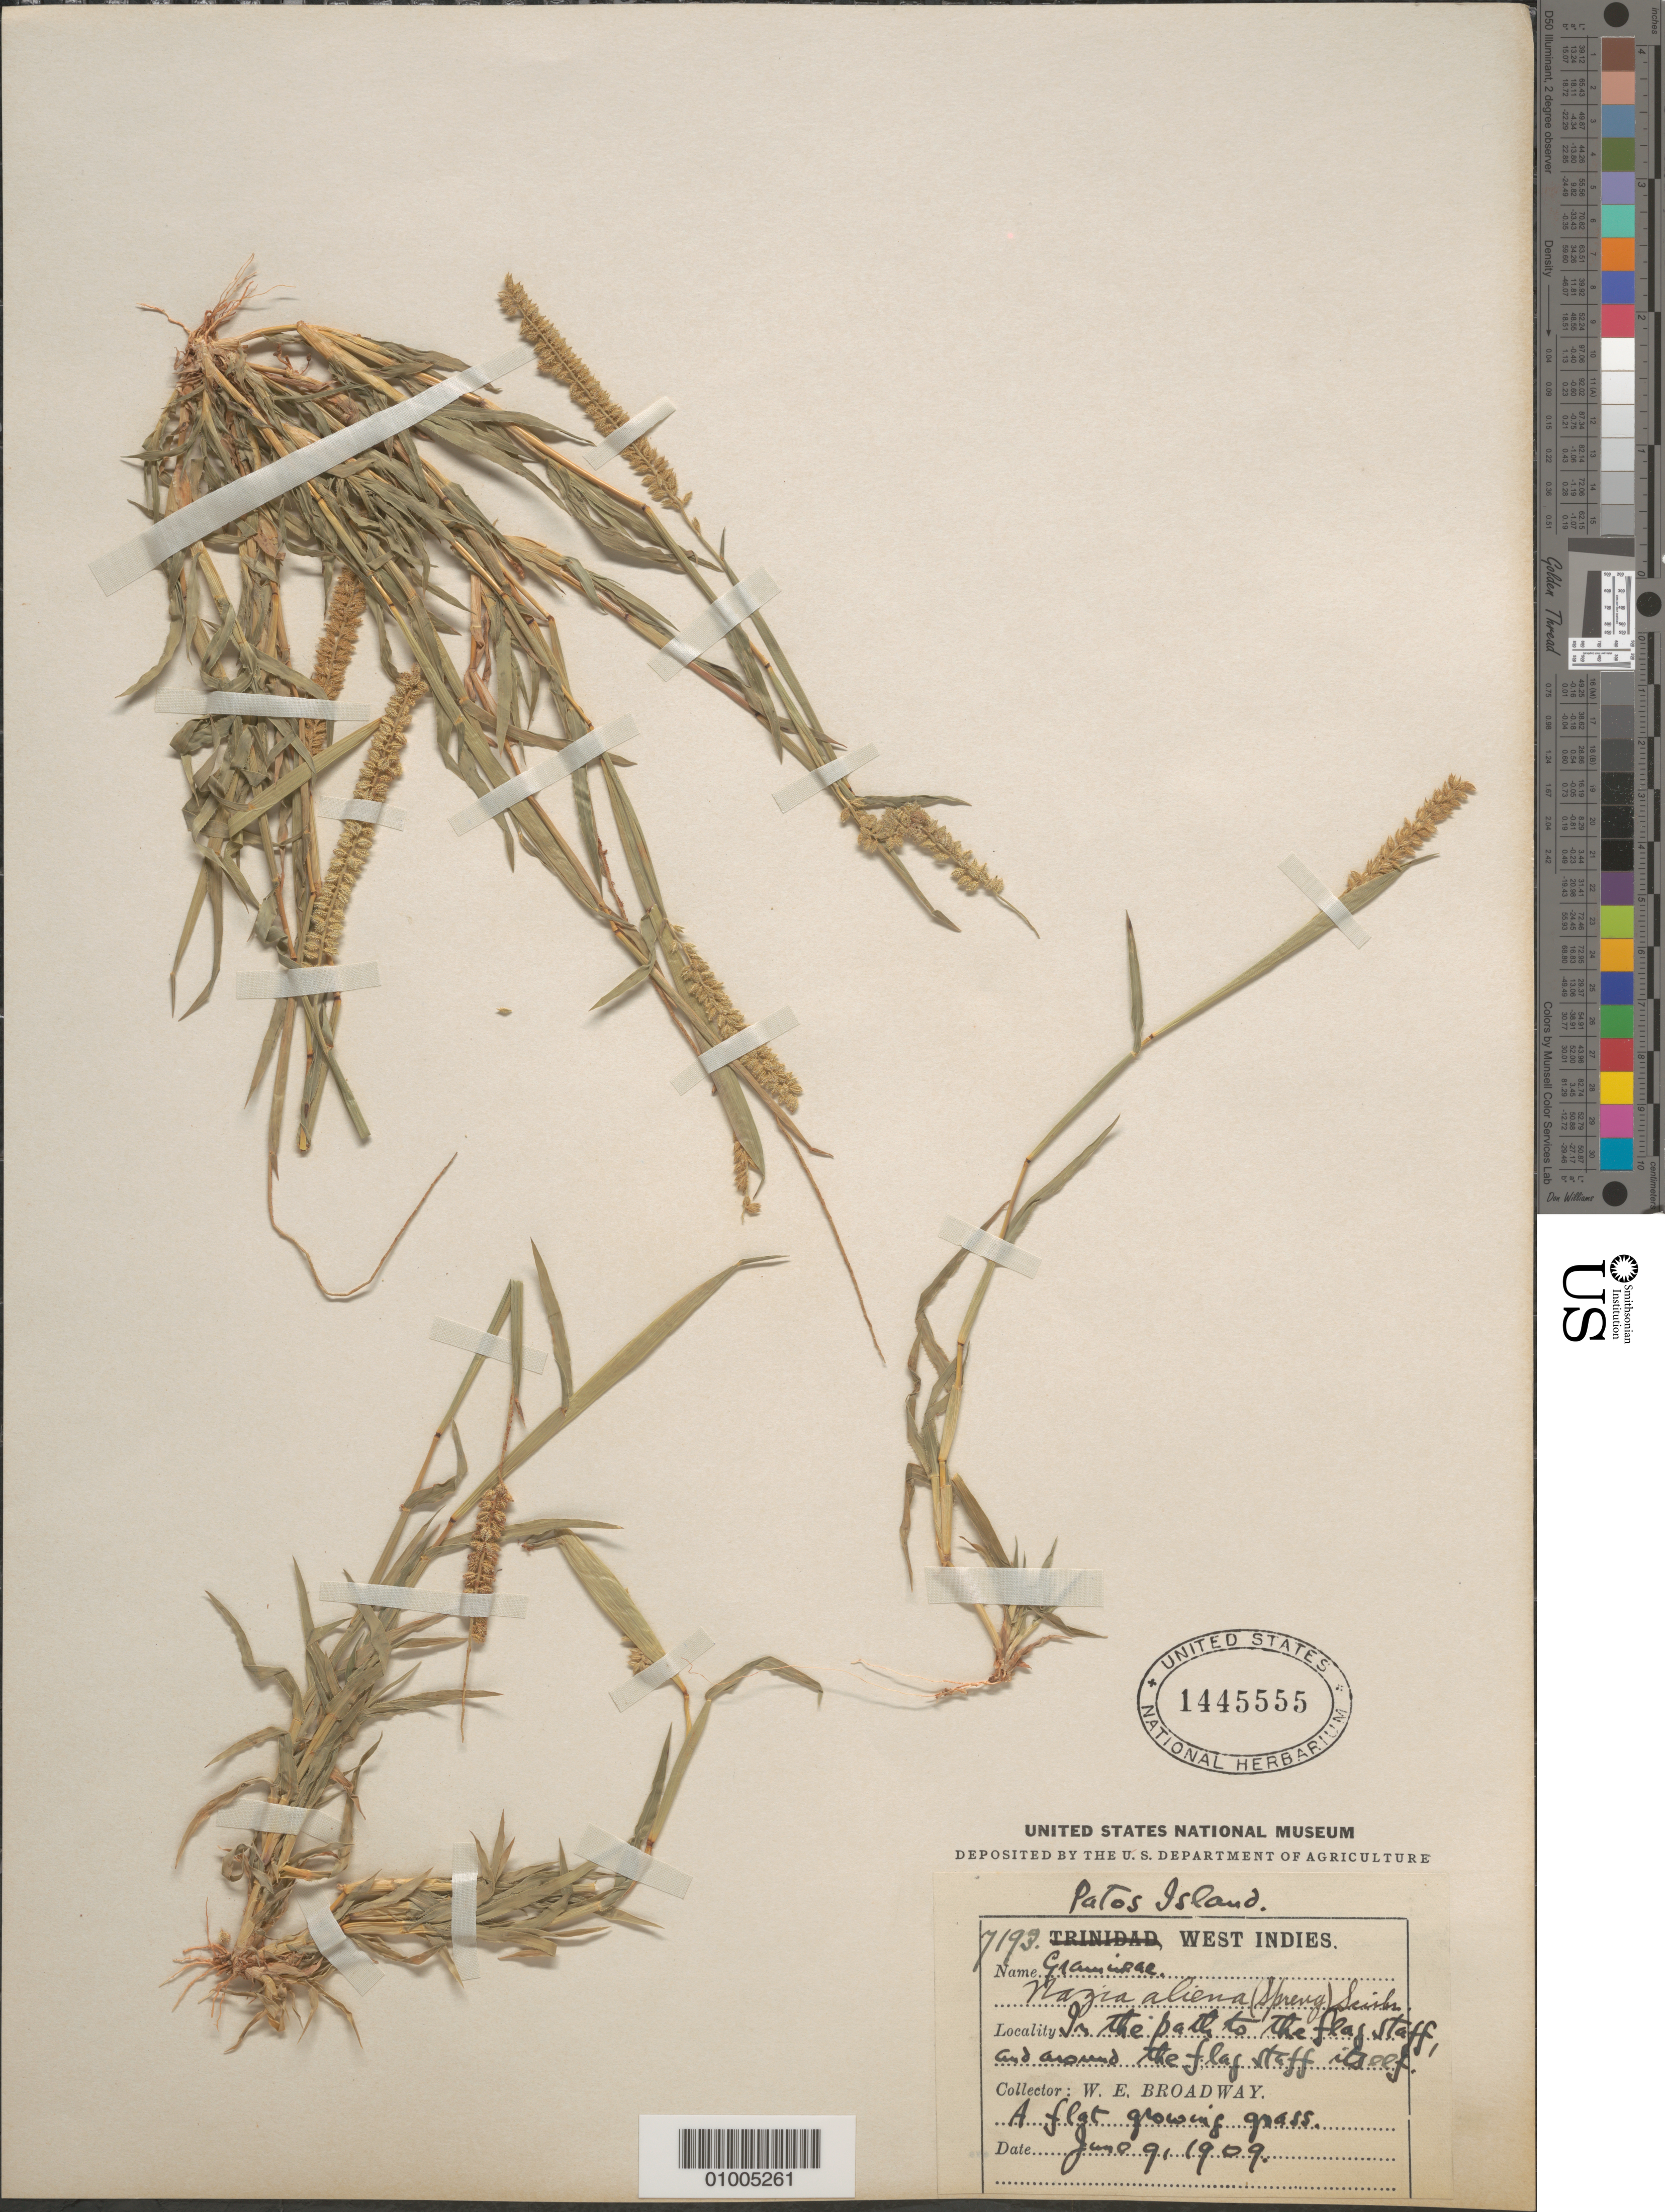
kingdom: Plantae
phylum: Tracheophyta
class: Liliopsida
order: Poales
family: Poaceae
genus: Tragus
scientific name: Tragus berteronianus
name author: Schult.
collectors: W. E. Broadway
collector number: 7193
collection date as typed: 09 Jun 1909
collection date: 1909-06-09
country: Trinidad and Tobago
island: Patos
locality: In the path to the flagstaff, and the flagstaff itself.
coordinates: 0 N, 0 E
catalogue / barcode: US 1445555